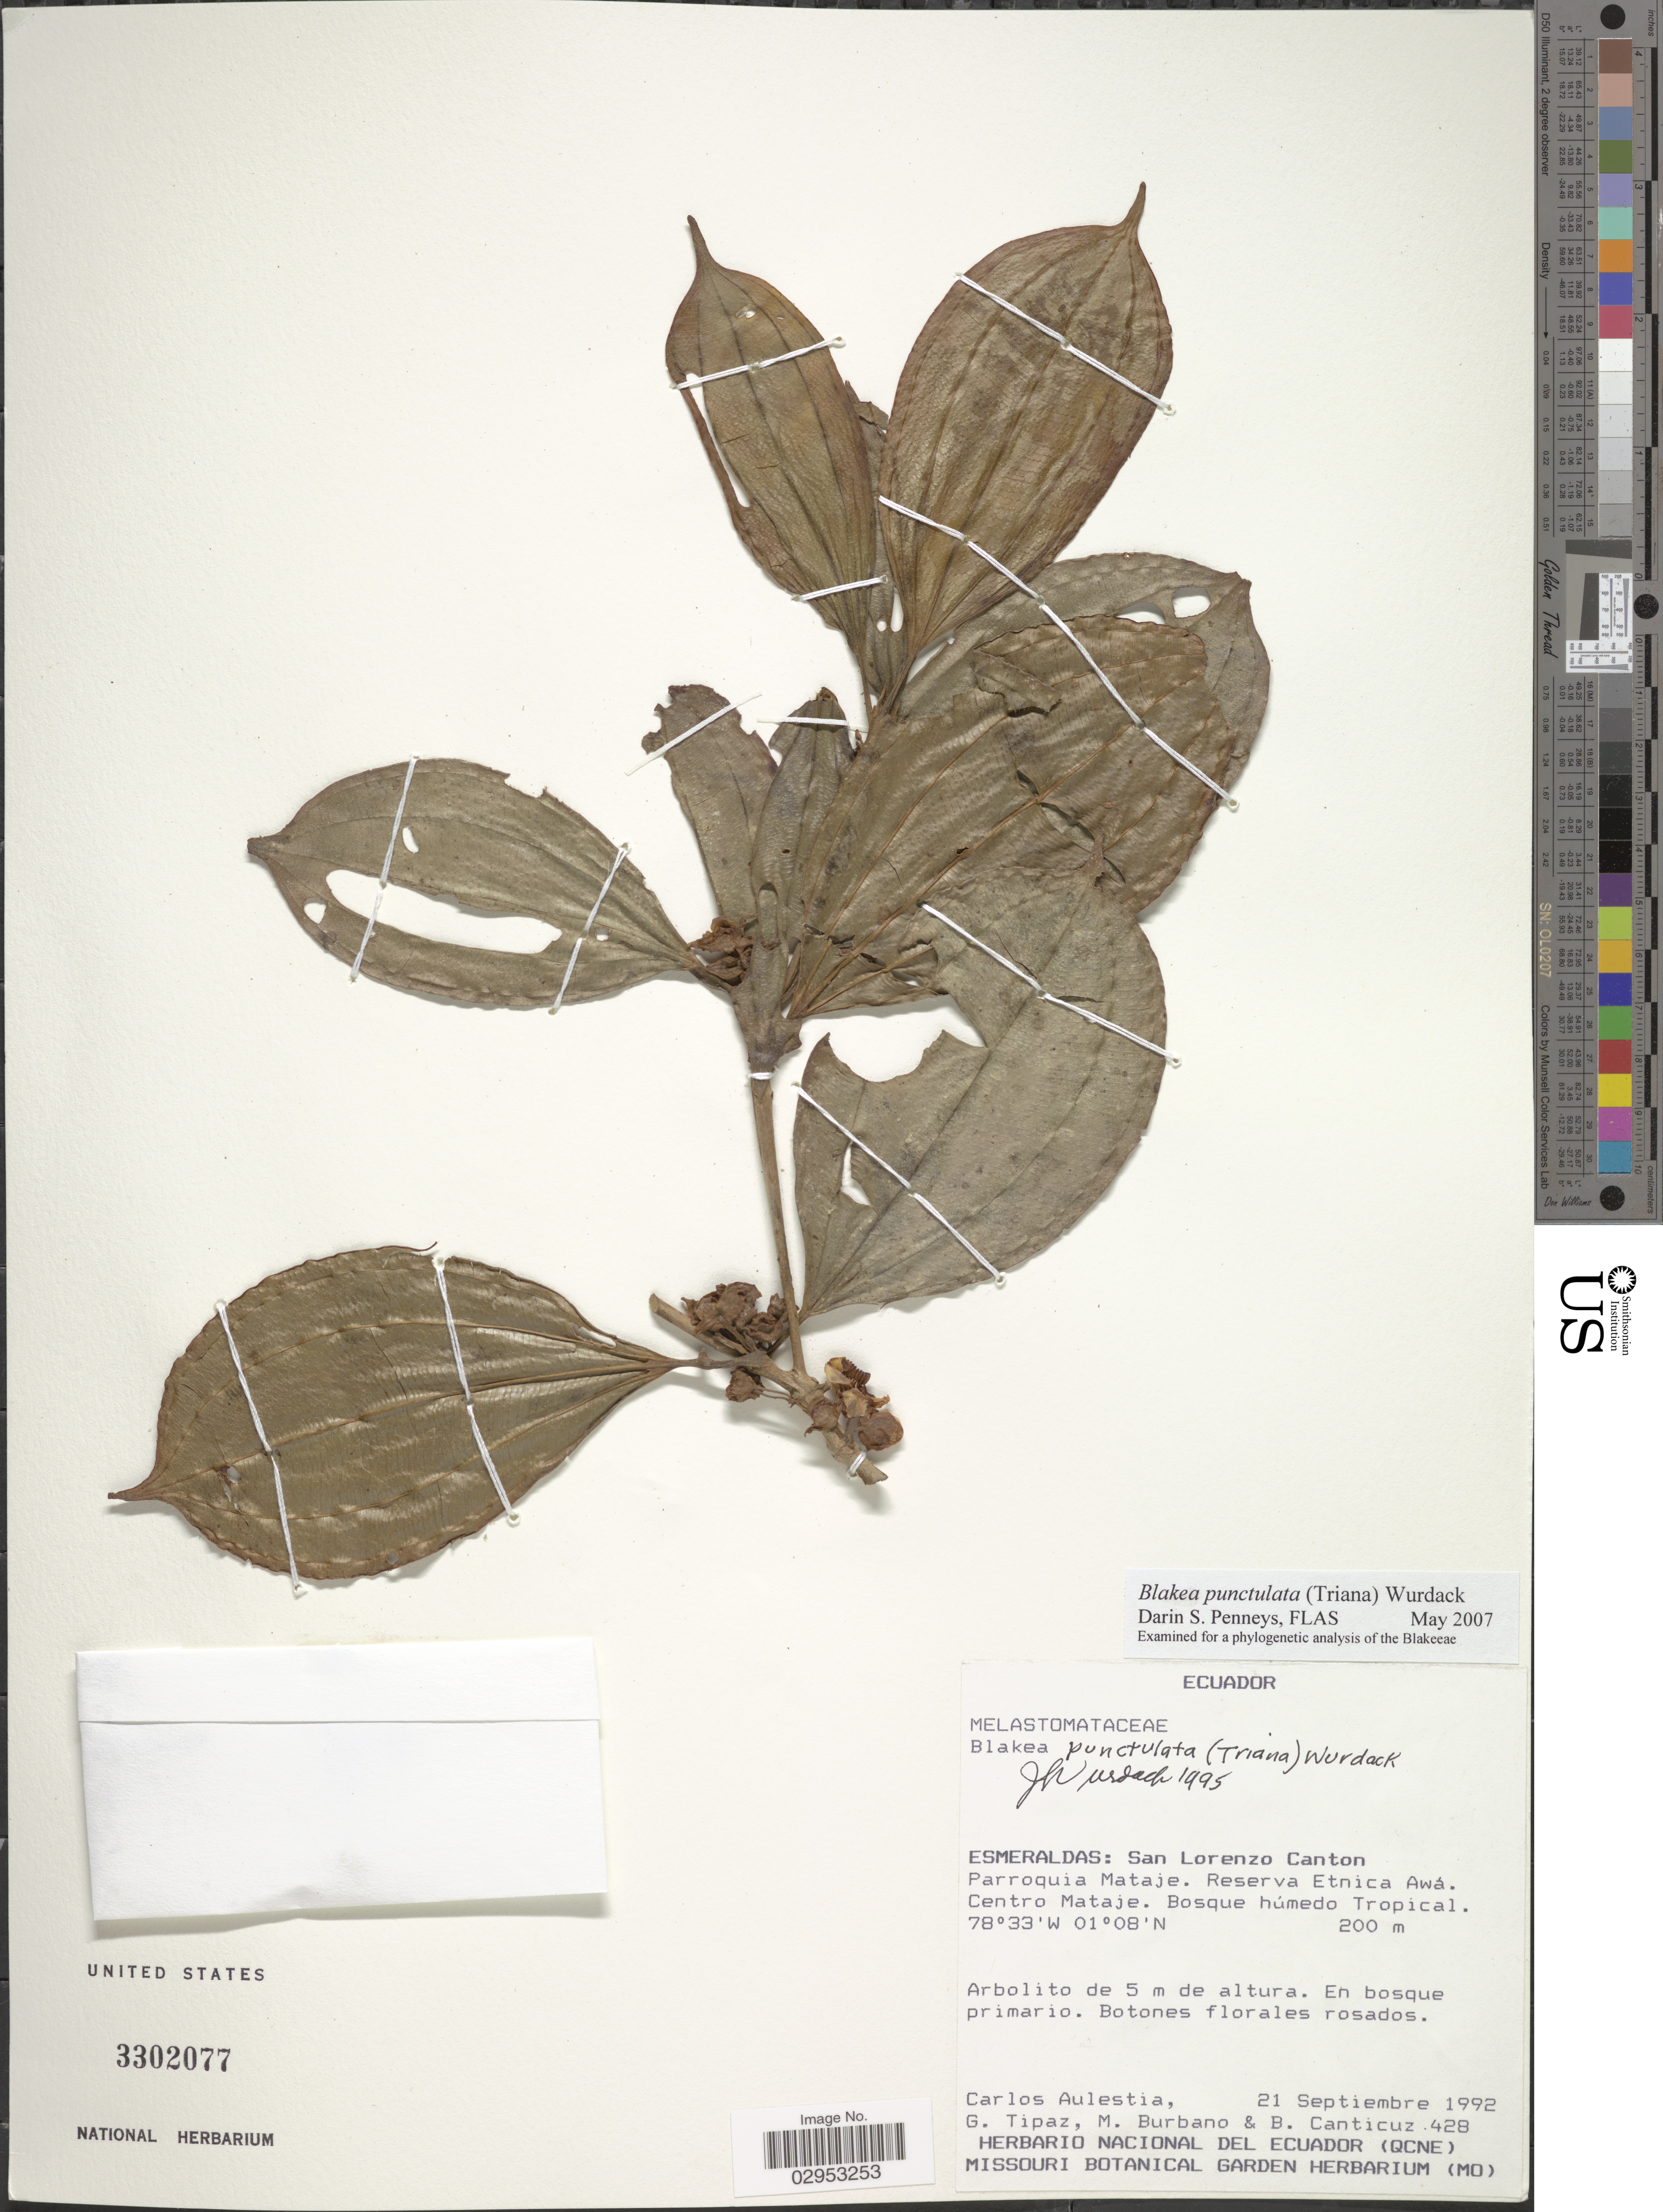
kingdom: Plantae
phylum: Tracheophyta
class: Magnoliopsida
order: Myrtales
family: Melastomataceae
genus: Blakea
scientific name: Blakea punctulata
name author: (Triana) Wurdack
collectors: C. Aulestia, G. Tipaz, M. Burbano & B. Canticuz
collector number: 428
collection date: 1992-09-21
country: Ecuador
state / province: Esmeraldas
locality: San Lorenzo Canton. Parroquia Mataje. Reserva Etnica Awá. Centro Mataje.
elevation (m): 200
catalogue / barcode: US 3302077